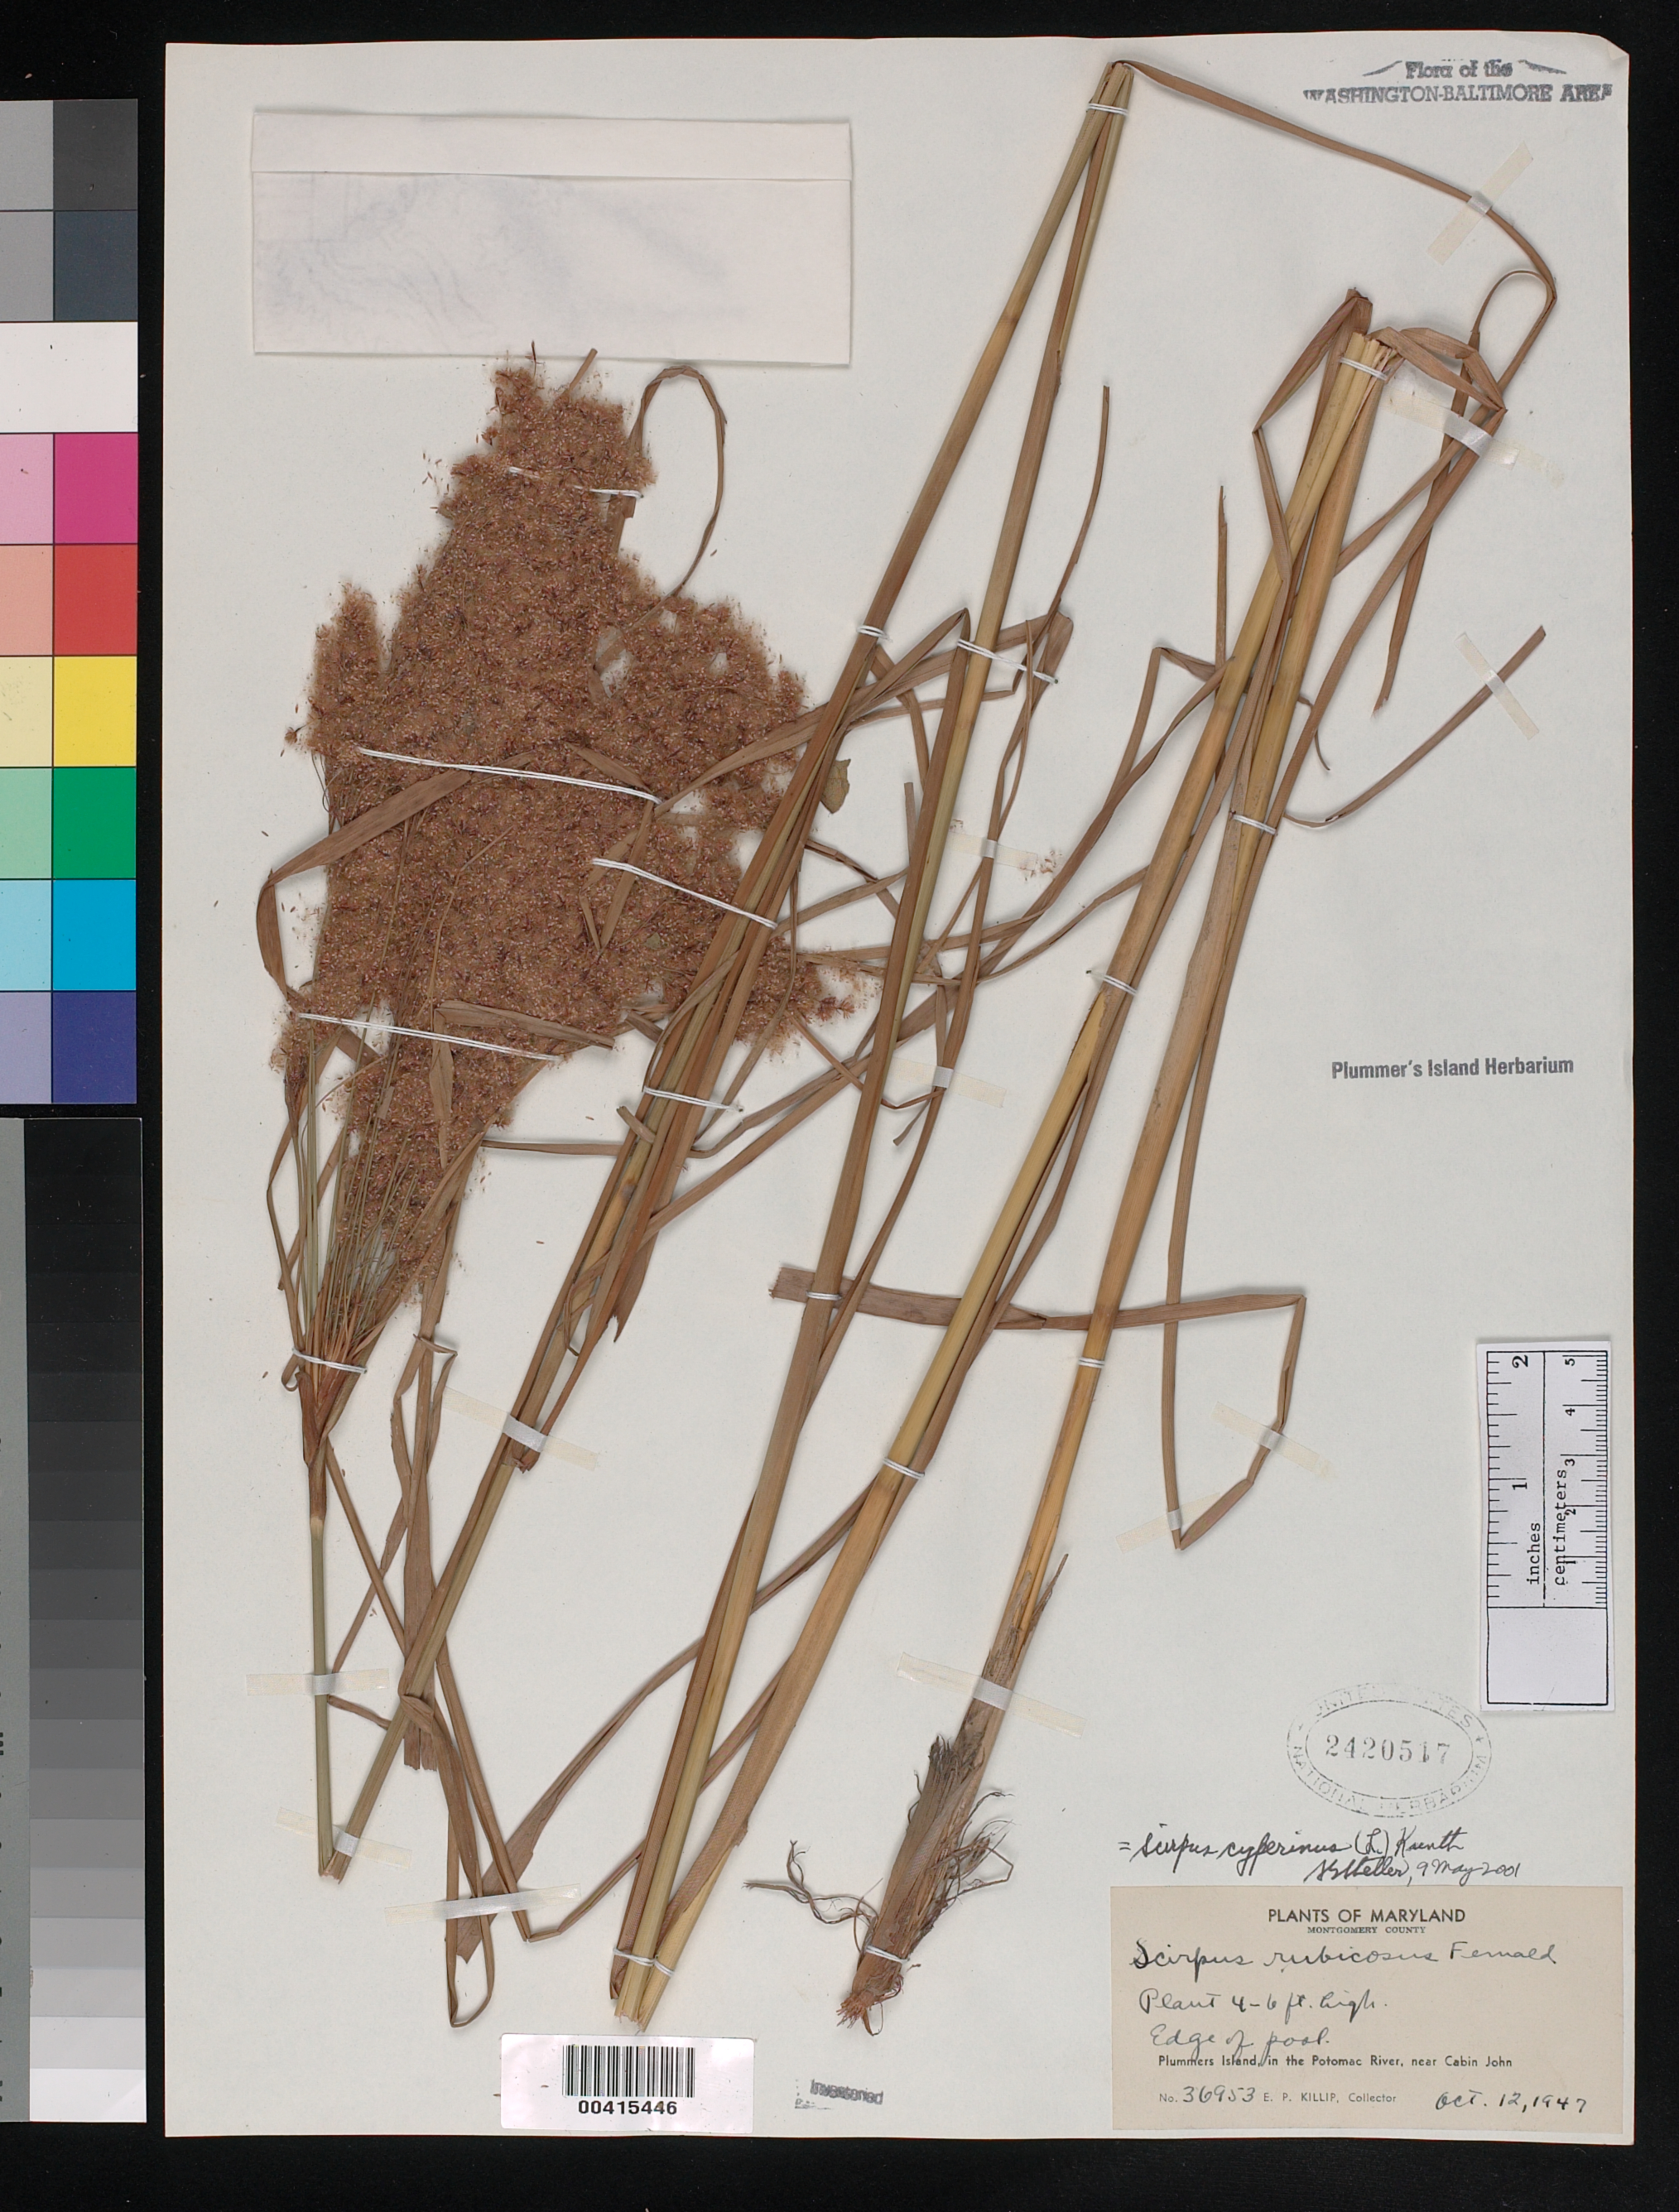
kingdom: Plantae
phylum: Tracheophyta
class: Liliopsida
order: Poales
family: Cyperaceae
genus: Scirpus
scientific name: Scirpus cyperinus (L.) Kunth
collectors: E. P. Killip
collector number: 36953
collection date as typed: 12 Oct 1947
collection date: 1947-10-12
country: United States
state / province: Maryland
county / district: Montgomery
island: Plummers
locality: Plummer's Island C. & O. Canal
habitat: Edge of pool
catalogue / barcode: US 2420517